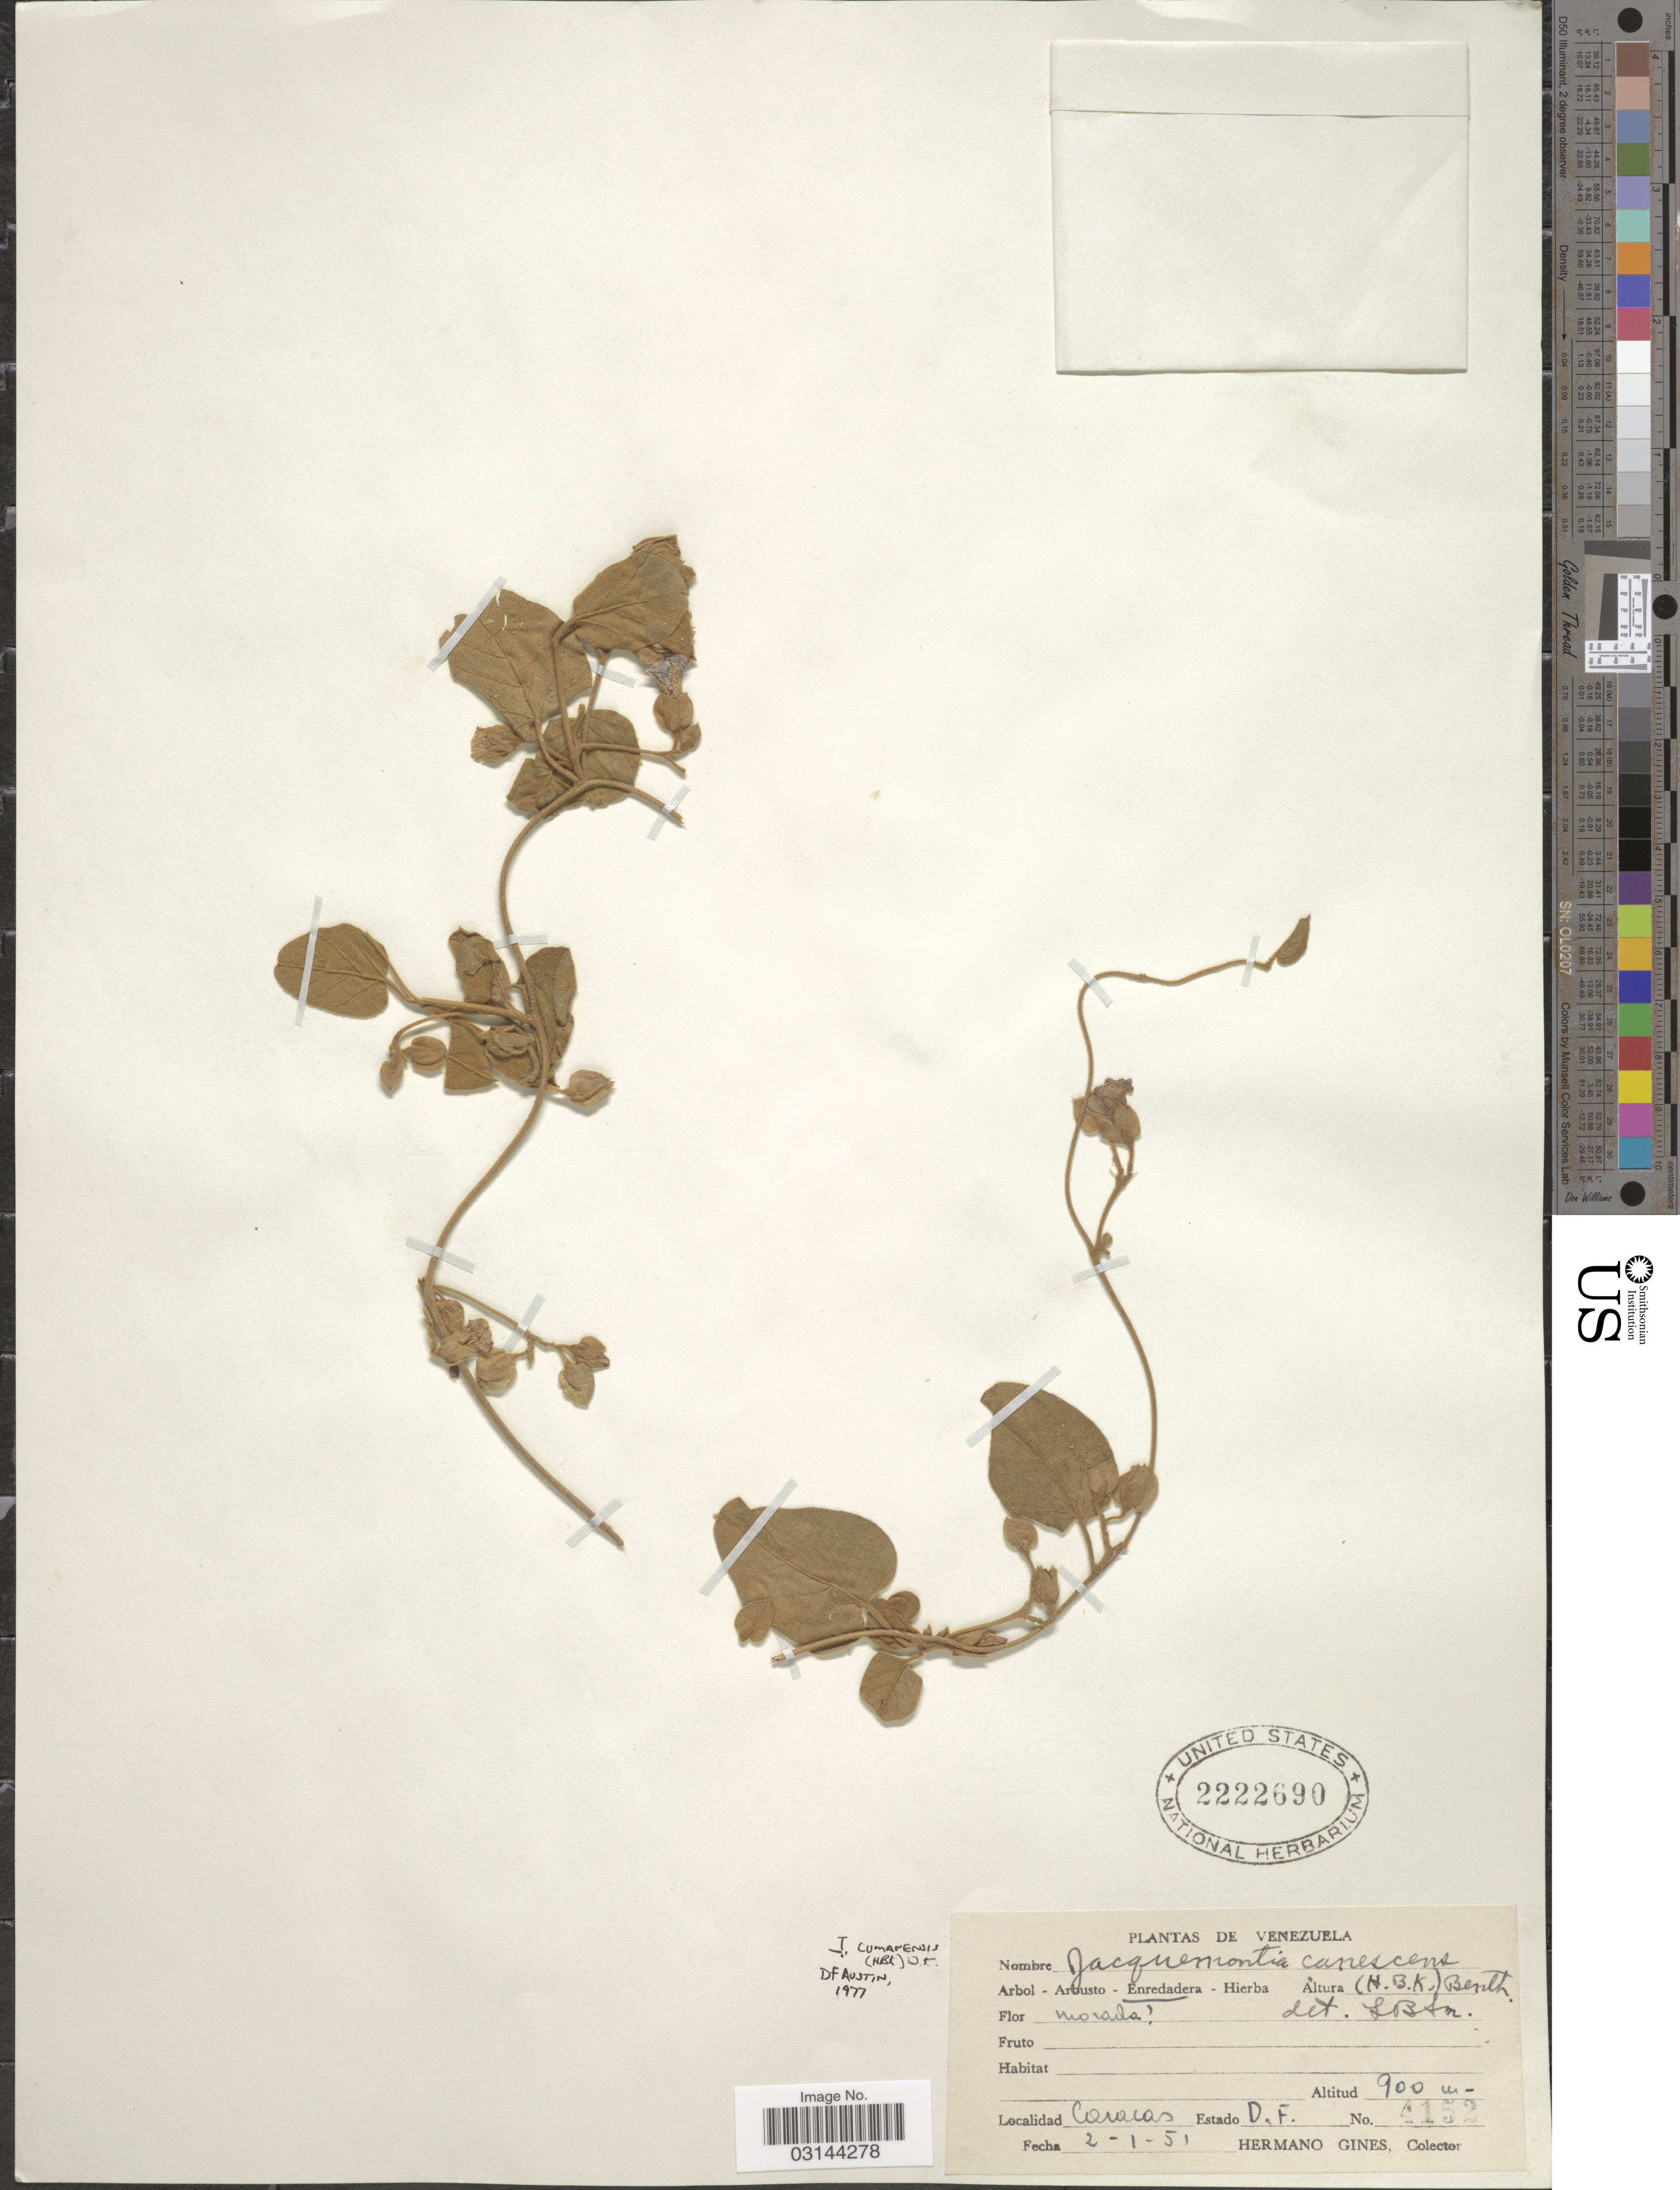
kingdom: Plantae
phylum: Tracheophyta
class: Magnoliopsida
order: Solanales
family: Convolvulaceae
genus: Jacquemontia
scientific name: Jacquemontia cumanensis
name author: (Kuntze) Kuntze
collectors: Bro. Gines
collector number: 4152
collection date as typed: Transcribed d/m/y: 2/1/51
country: Venezuela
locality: Caracas, Estado D.F.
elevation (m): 900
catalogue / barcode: US 2222690